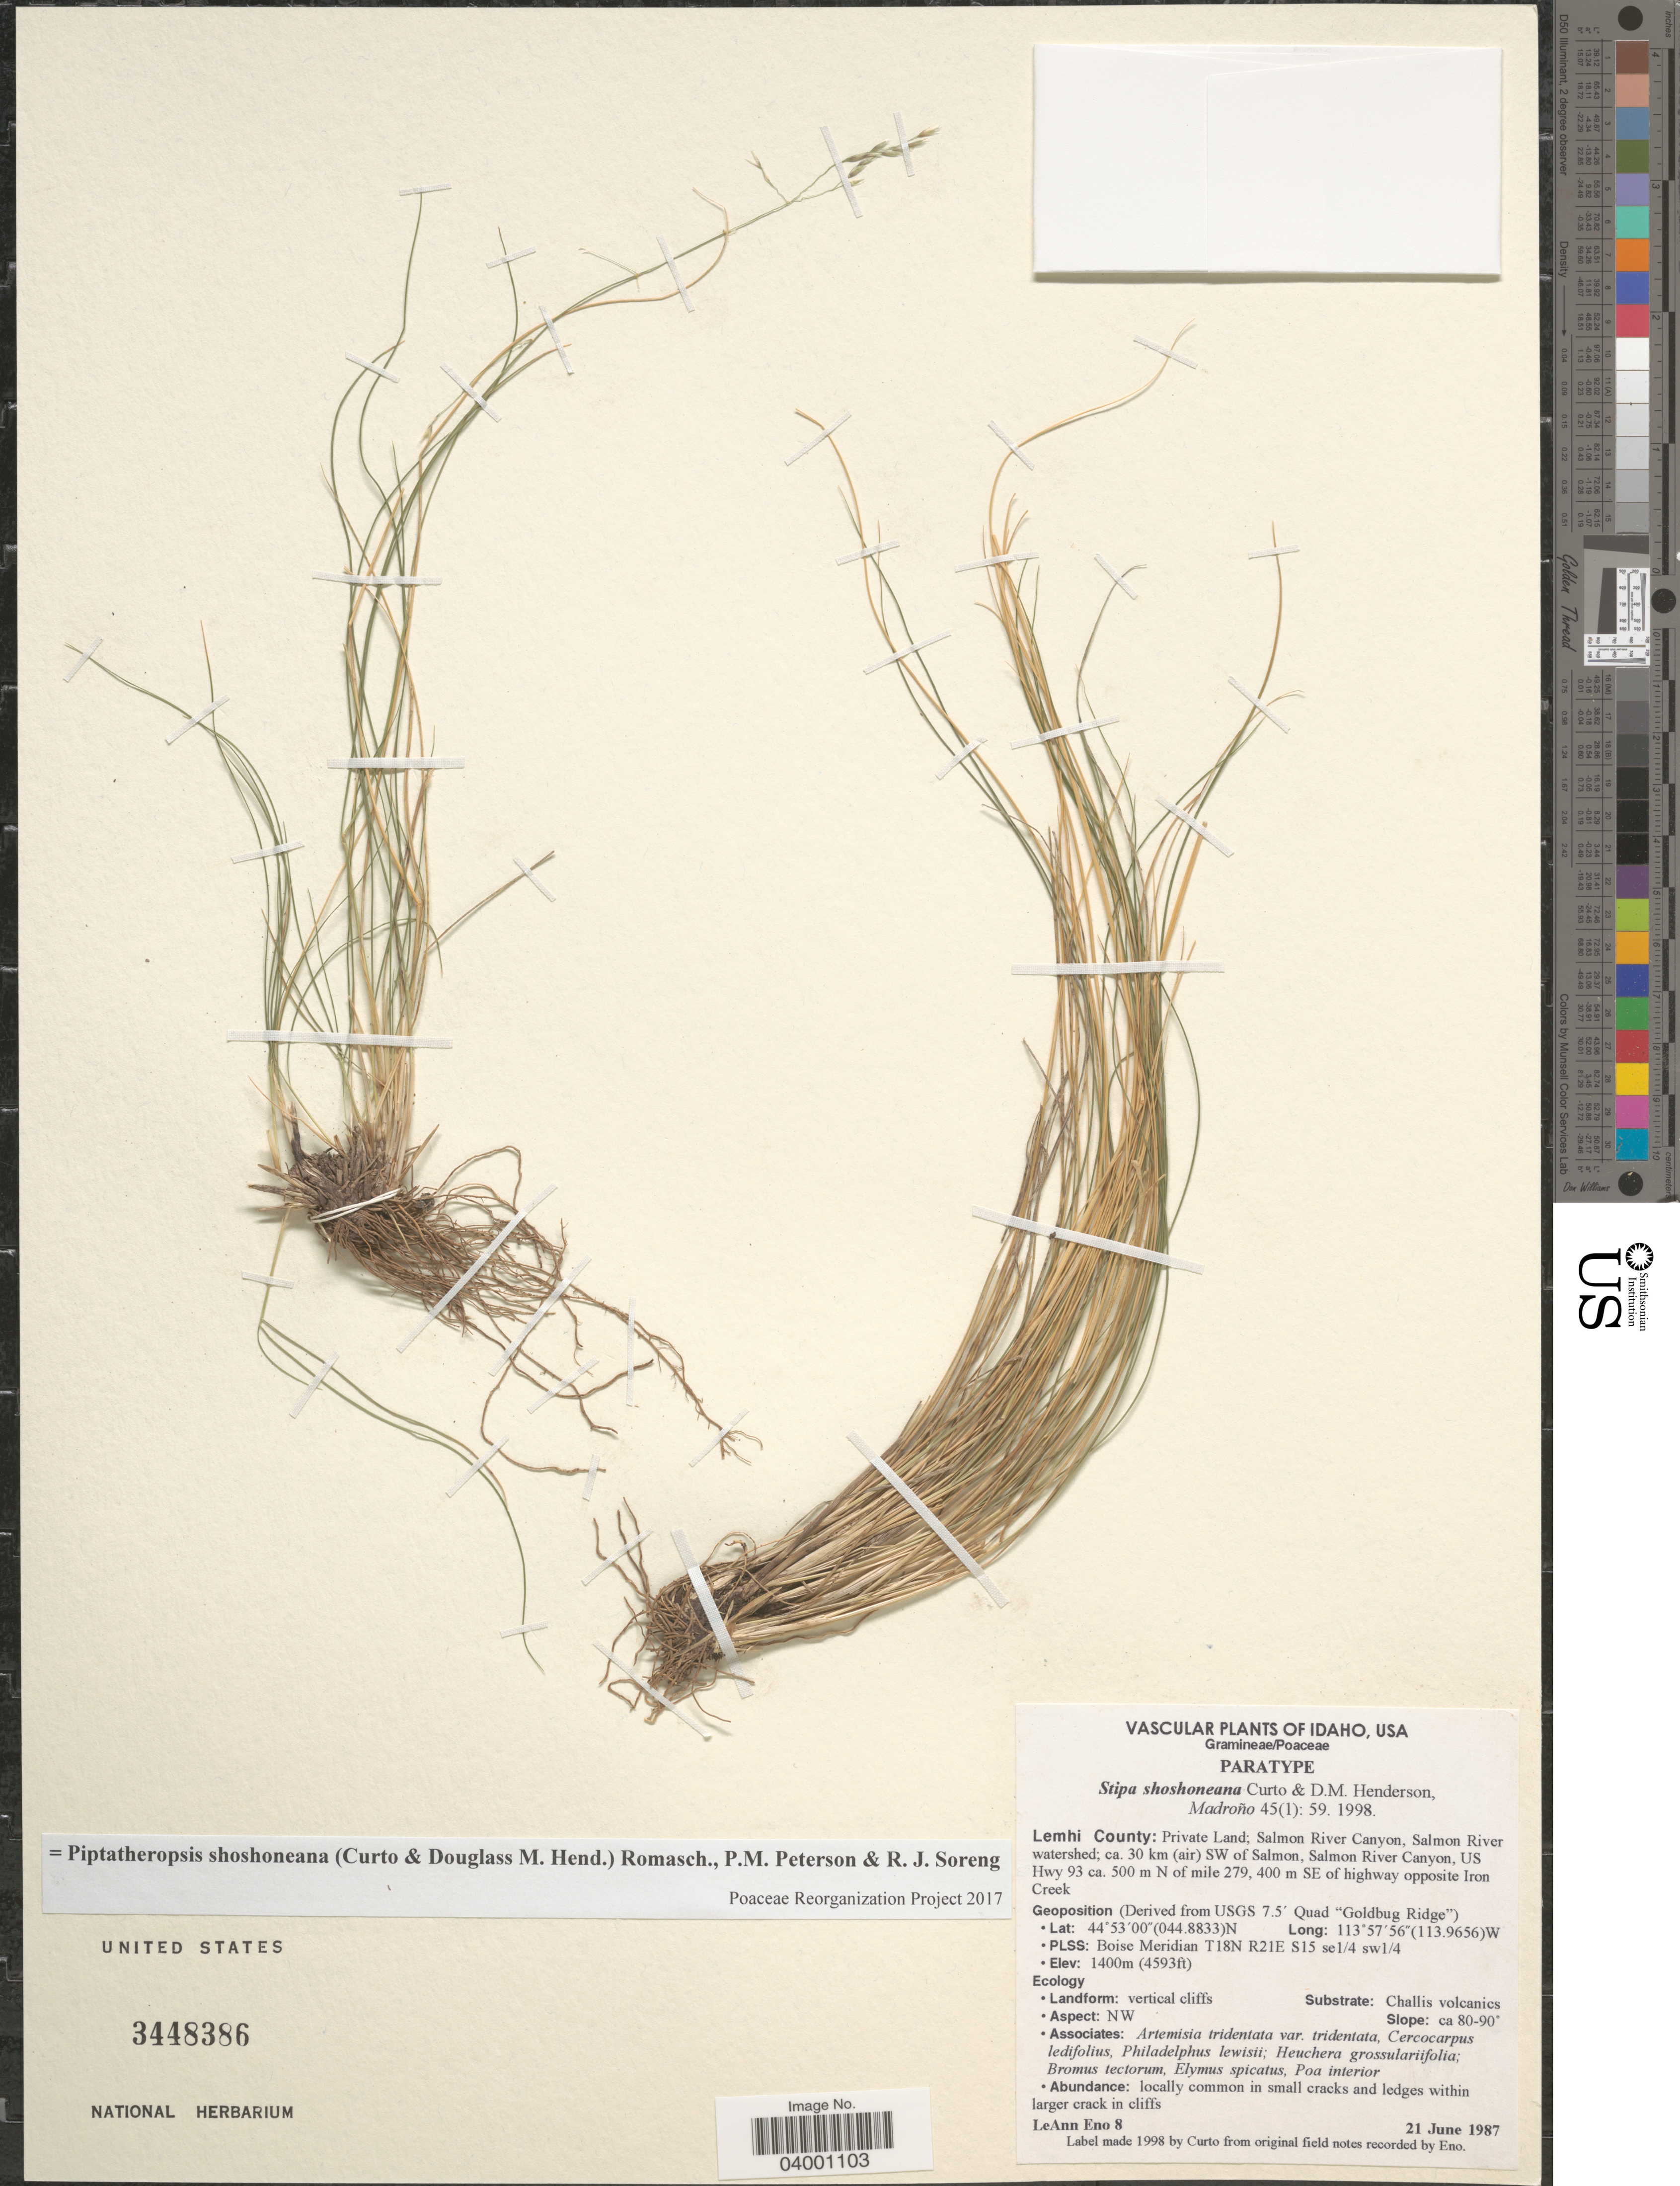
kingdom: Plantae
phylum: Tracheophyta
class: Liliopsida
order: Poales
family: Poaceae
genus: Piptatheropsis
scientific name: Piptatheropsis shoshoneana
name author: (Curto & Douglass M. Hend.) Romasch. et al.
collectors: L. Eno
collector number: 8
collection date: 1987-06-21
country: United States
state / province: Idaho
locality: Lemhi County: Private Land; Salmon River Canyon, Salmon River watershed; ca. 30 km (air) SW of Salmon, Salmon River Canyon, US Hwy 93 ca. 500 m N of mile 279, 400 m SE of highway opposite Iron Creek. Geoposition (Derived from USGS 7.5' Quad "Goldbug Ridge"). PLSS: Boise Meridian T18N R21E S15 se1/4 sw1/4. Landform: vertical cliffs. Aspect: NW. Slope: ca 80-90°.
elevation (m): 1400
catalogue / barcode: US 3448386